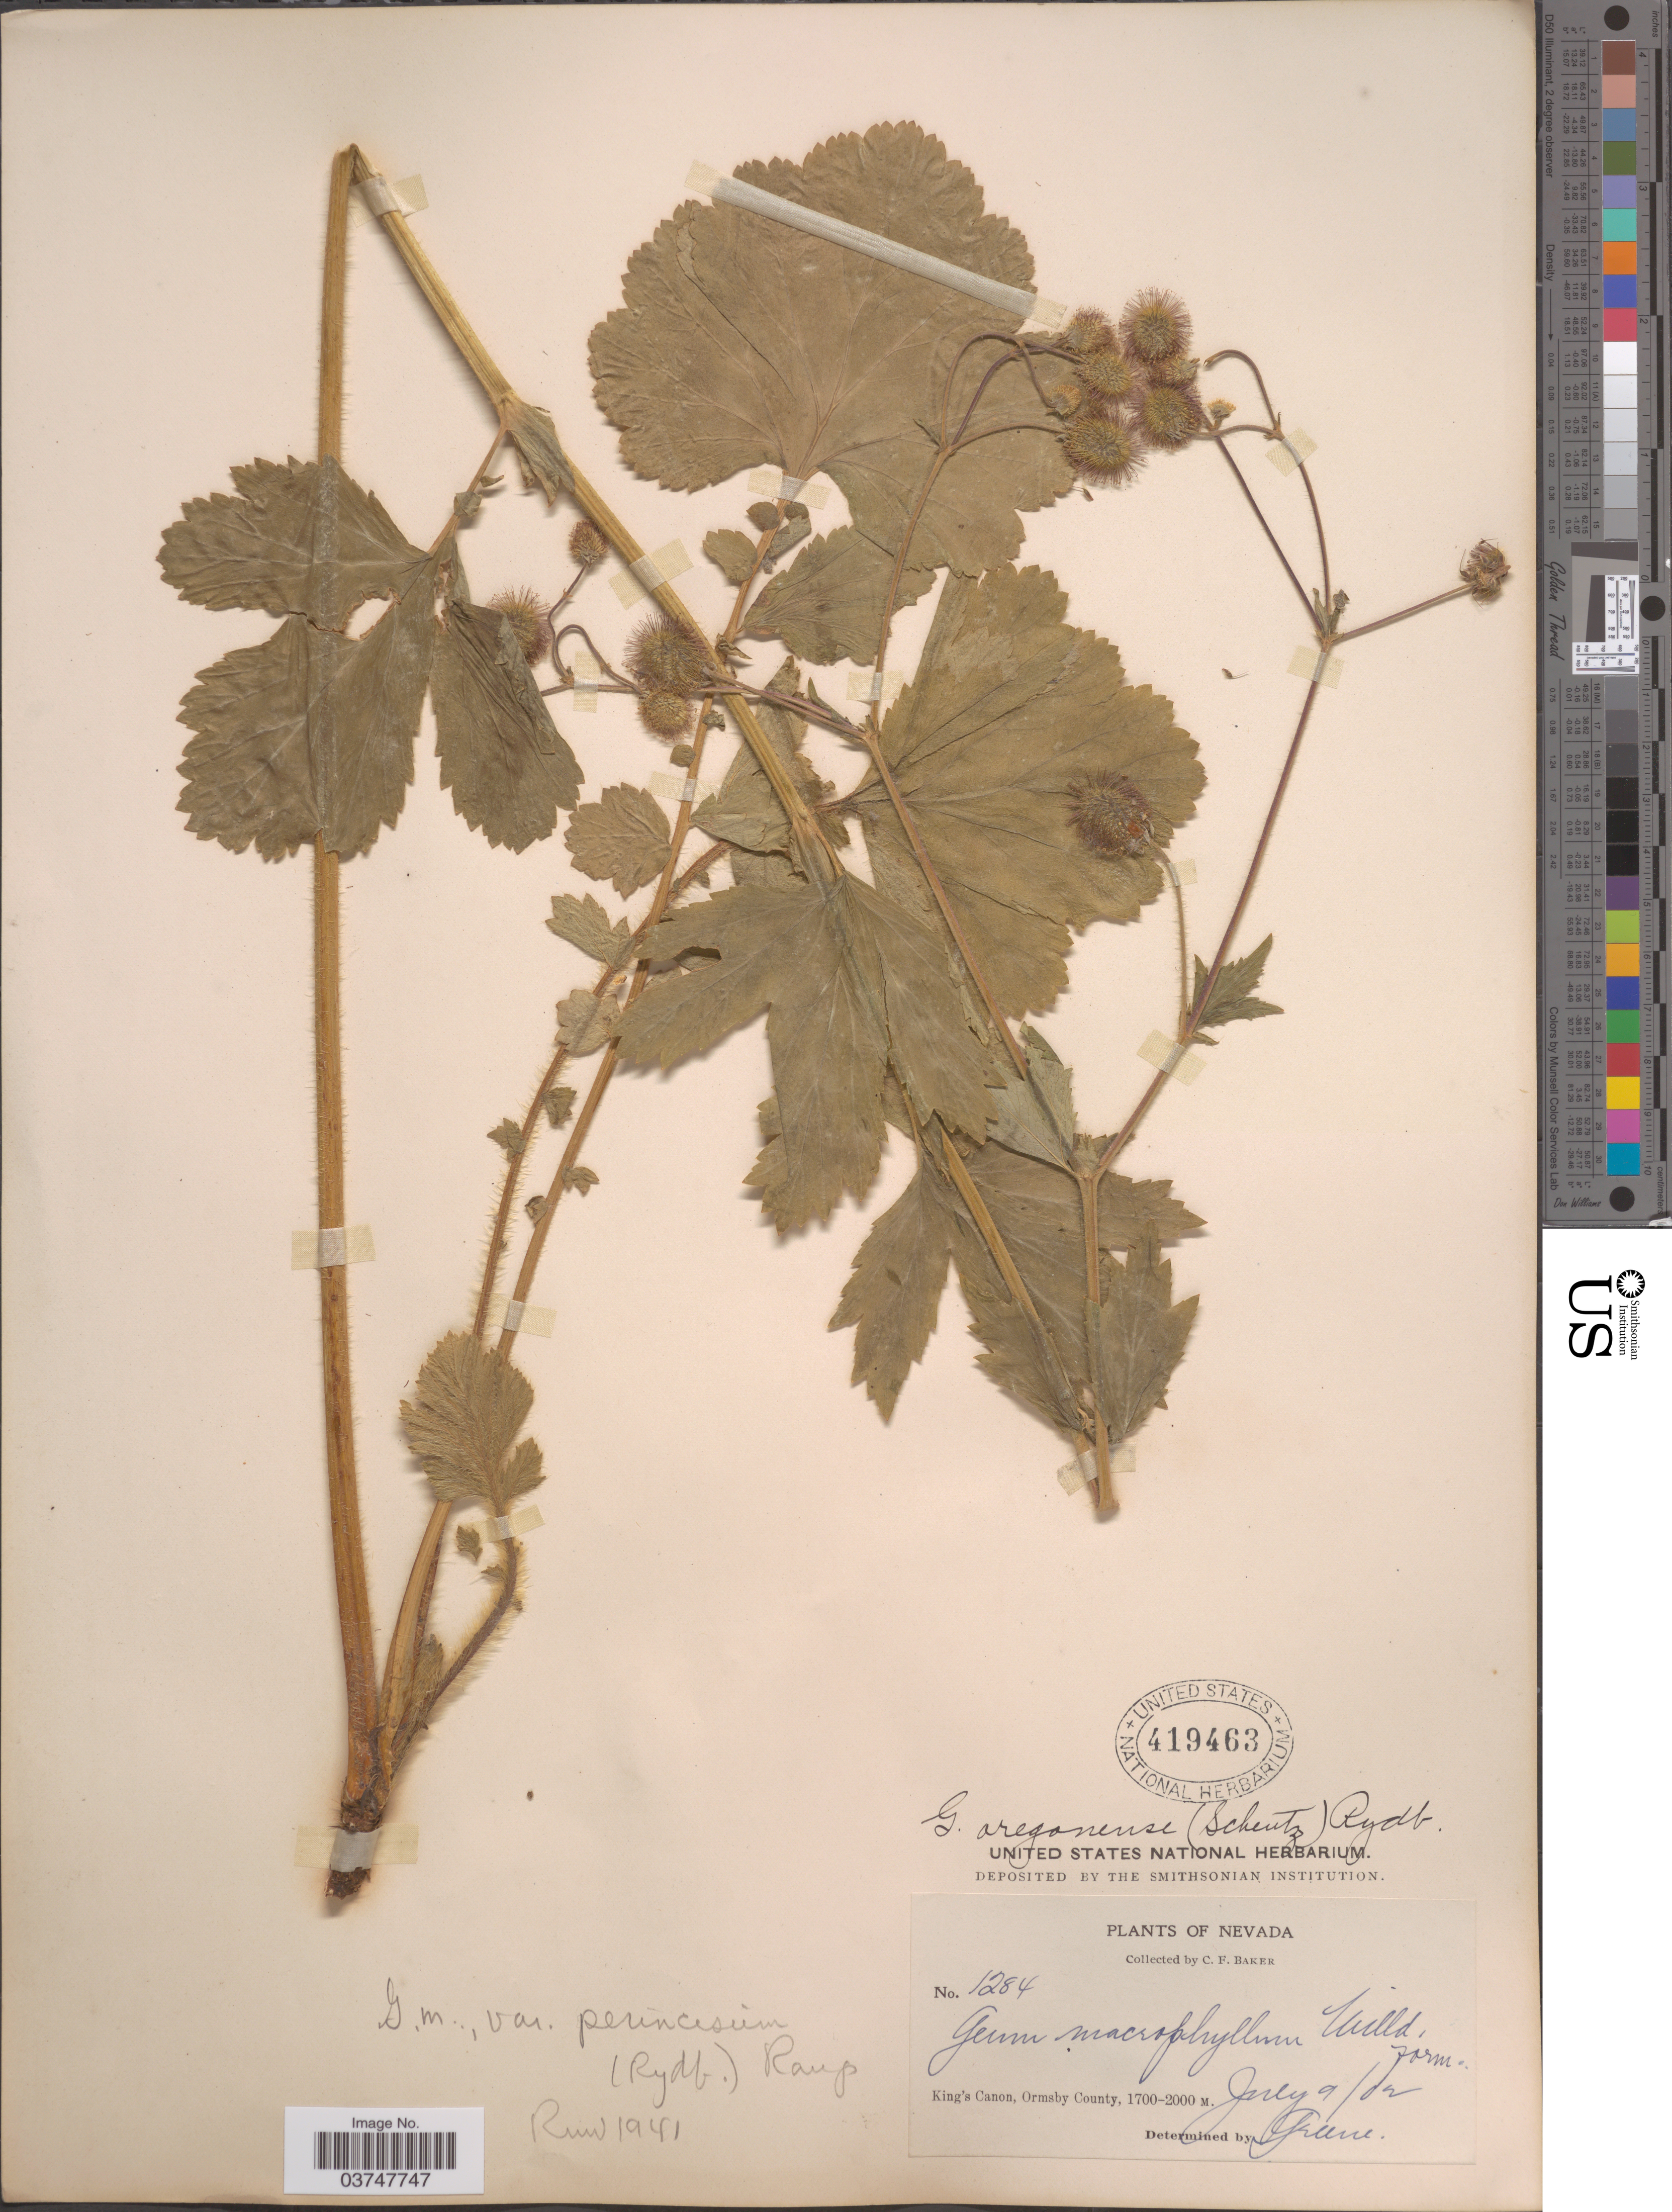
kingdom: Plantae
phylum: Tracheophyta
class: Magnoliopsida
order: Rosales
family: Rosaceae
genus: Geum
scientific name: Geum macrophyllum var. perincisum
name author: (Rydb.) Raup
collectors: C. F. Baker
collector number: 1284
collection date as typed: Transcribed d/m/y: 9/7/2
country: United States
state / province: Nevada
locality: King's Canon, Ormsby County.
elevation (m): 1700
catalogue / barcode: US 419463